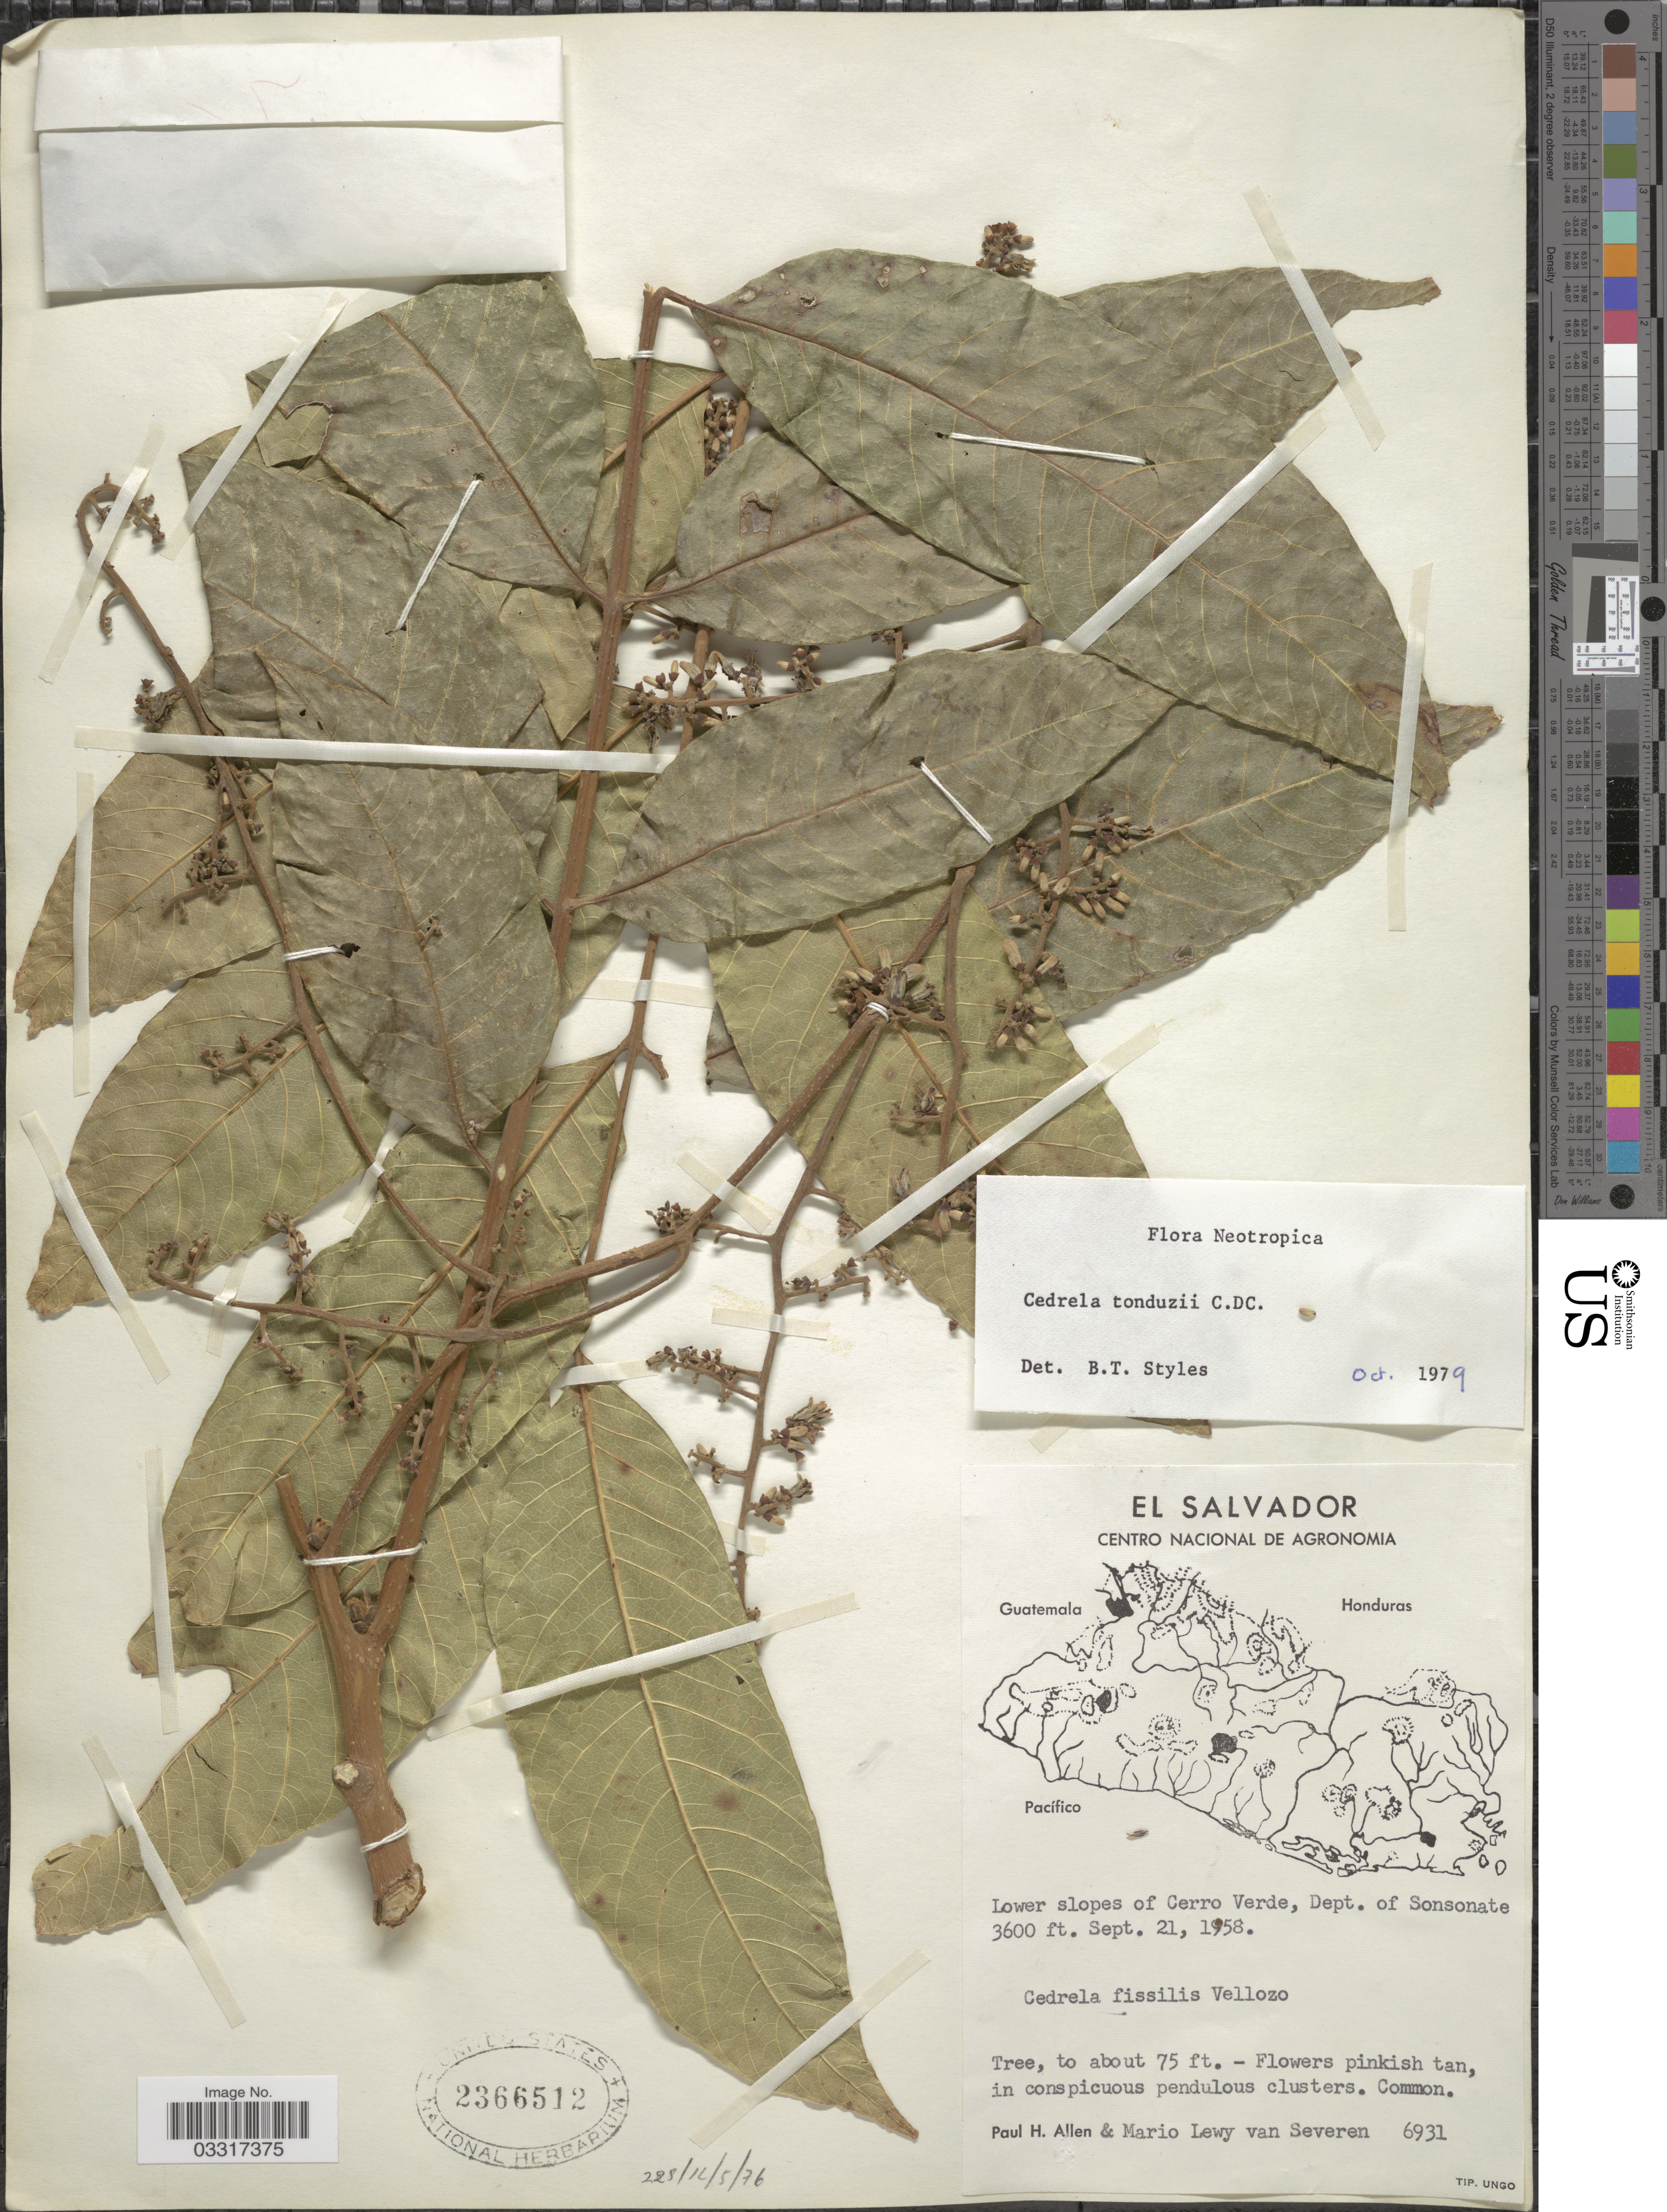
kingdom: Plantae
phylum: Tracheophyta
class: Magnoliopsida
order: Sapindales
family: Meliaceae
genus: Cedrela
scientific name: Cedrela tonduzii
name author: C. DC.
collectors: P. H. Allen & M. Van Severen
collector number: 6931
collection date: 1958-09-21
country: El Salvador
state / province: Sonsonate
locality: Lower slopes of Cerro Verde, Dept. of Sonsonate.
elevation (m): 1097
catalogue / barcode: US 2366512